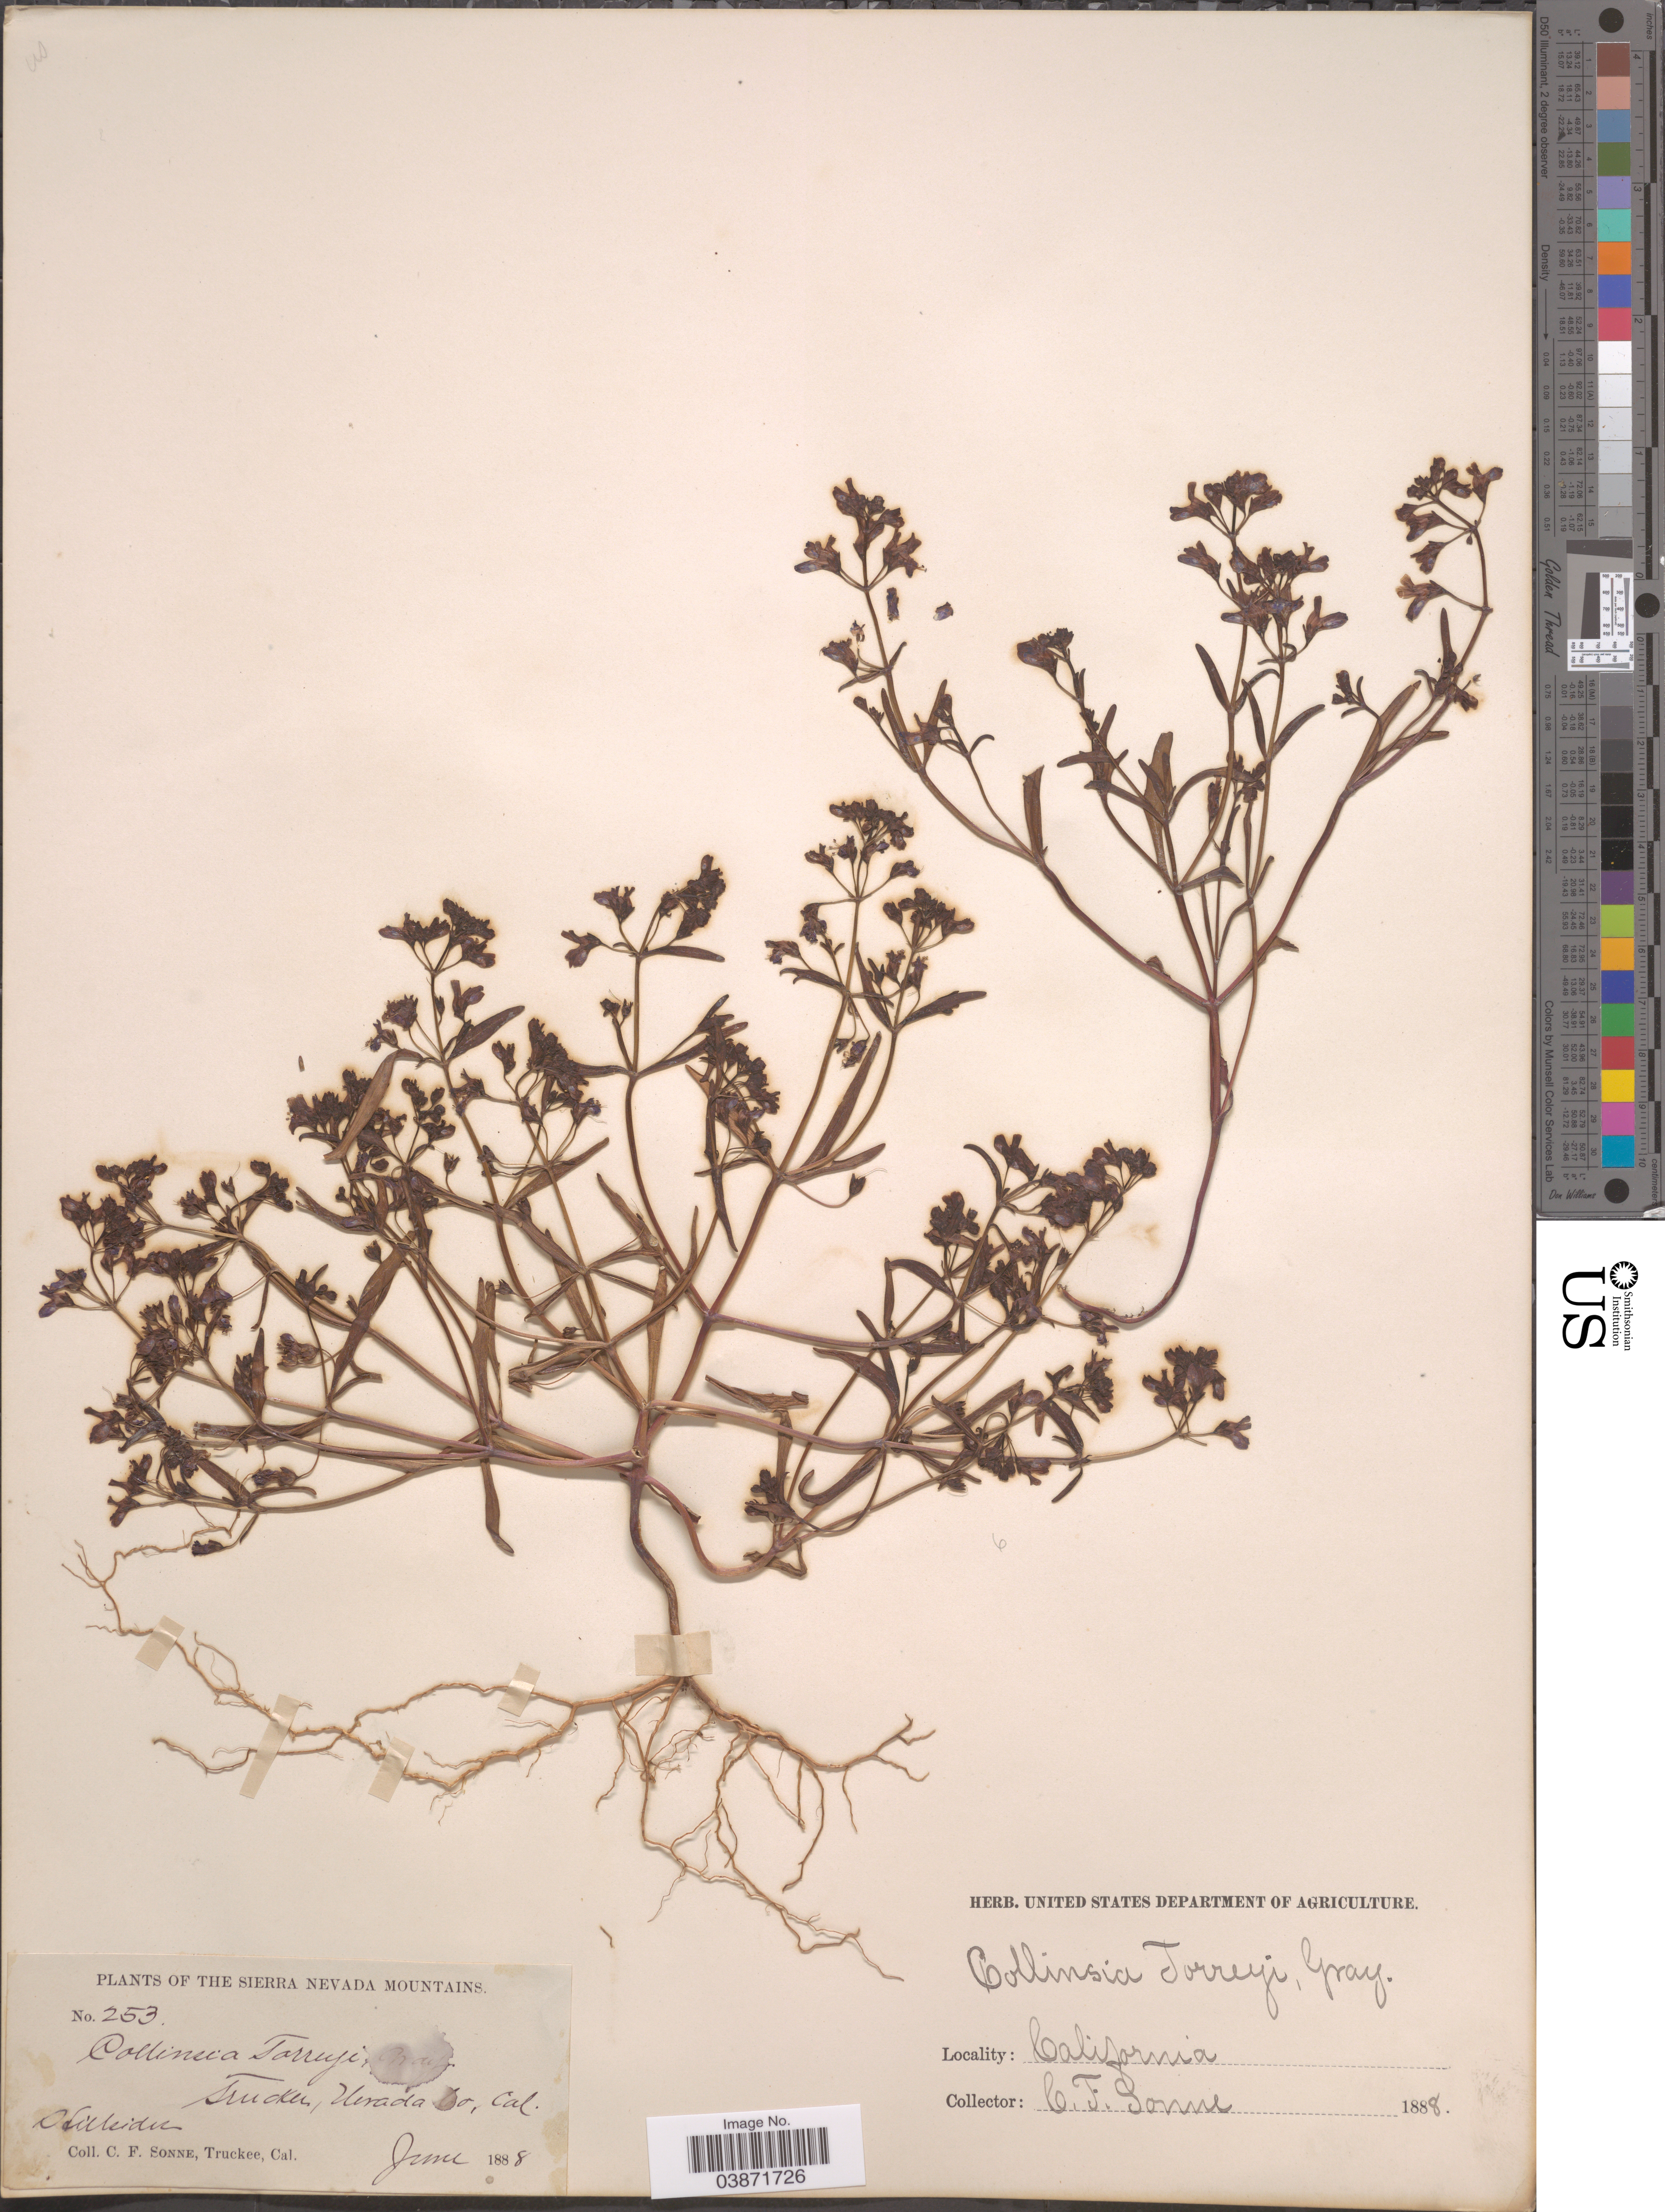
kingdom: Plantae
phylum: Tracheophyta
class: Magnoliopsida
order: Lamiales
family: Plantaginaceae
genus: Collinsia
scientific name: Collinsia torreyi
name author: A. Gray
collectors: C. Sonne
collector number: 253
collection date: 1888-06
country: United States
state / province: California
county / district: Nevada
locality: Sierra Nevada Mountains. Truckee, Nevada Co.